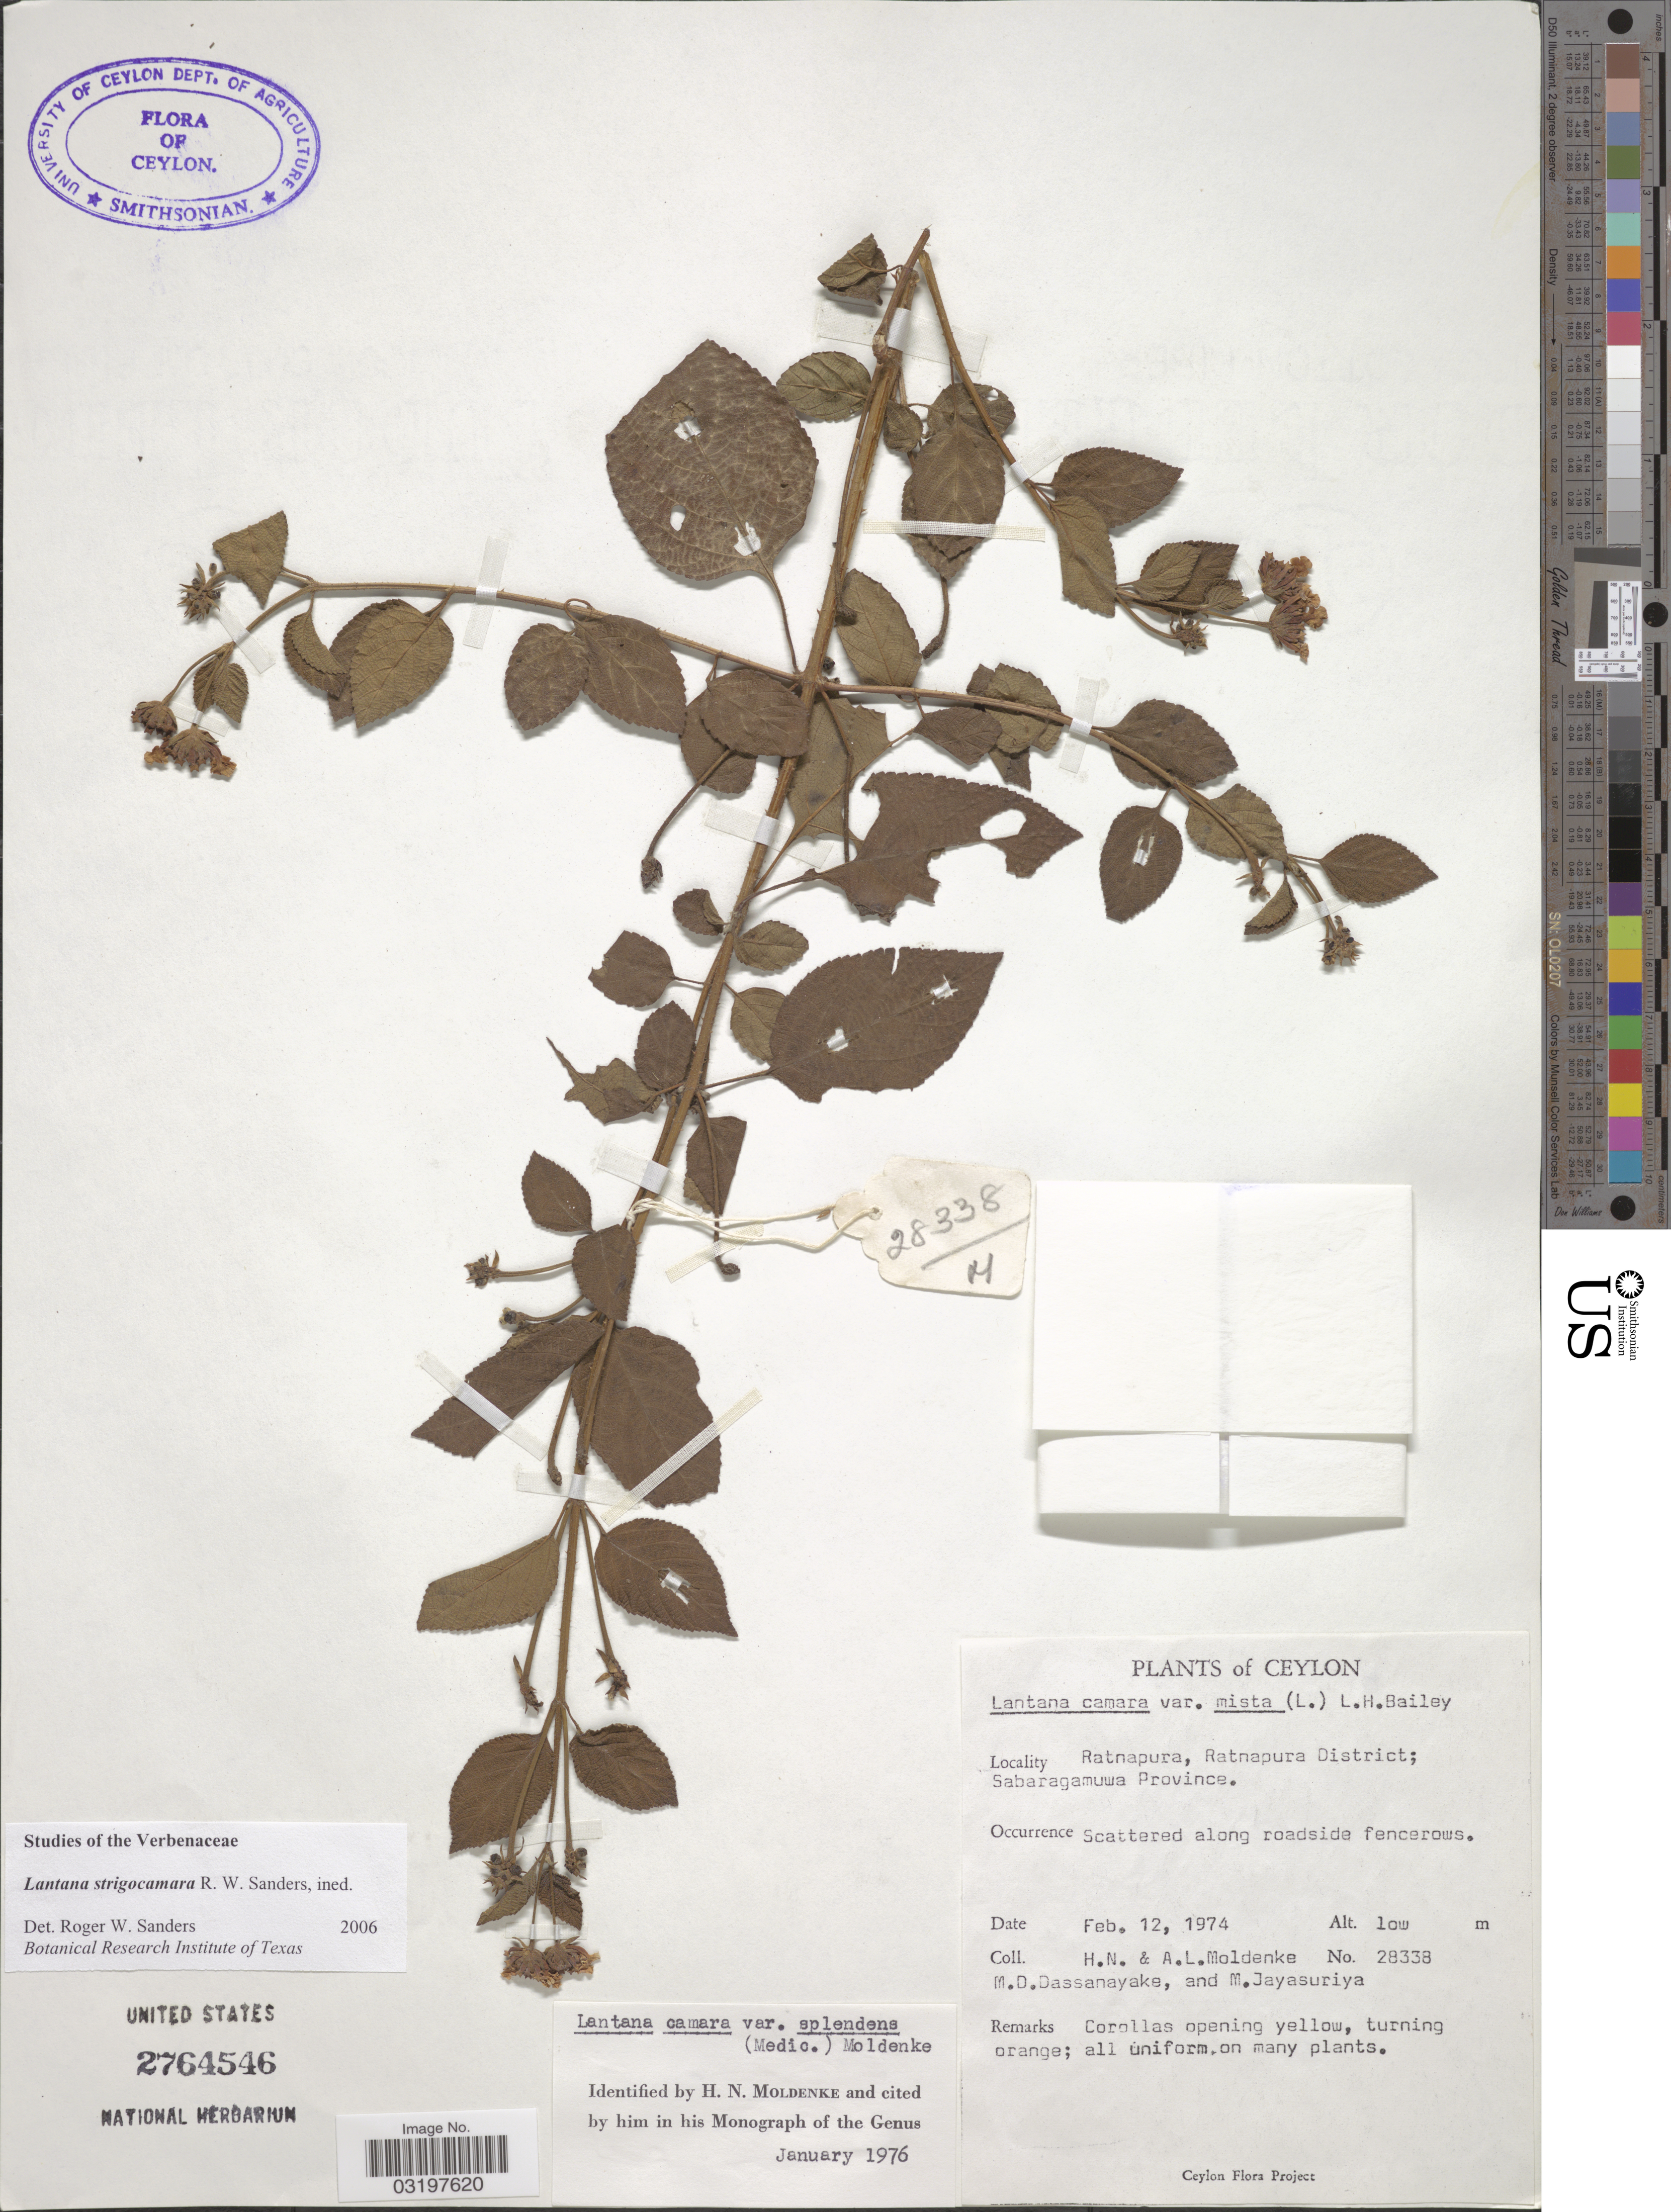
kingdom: Plantae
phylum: Tracheophyta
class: Magnoliopsida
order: Lamiales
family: Verbenaceae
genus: Lantana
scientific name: Lantana strigocamara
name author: R. W. Sanders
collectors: H. N. Moldenke, A. L. Moldenke, M. D. Dassanayake & M. Jayasuriya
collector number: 28338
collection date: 1974-02-12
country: Sri Lanka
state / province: Sabaragamuwa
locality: Ceylon. Ratnapura, Ratnapura District.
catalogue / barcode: US 2764546